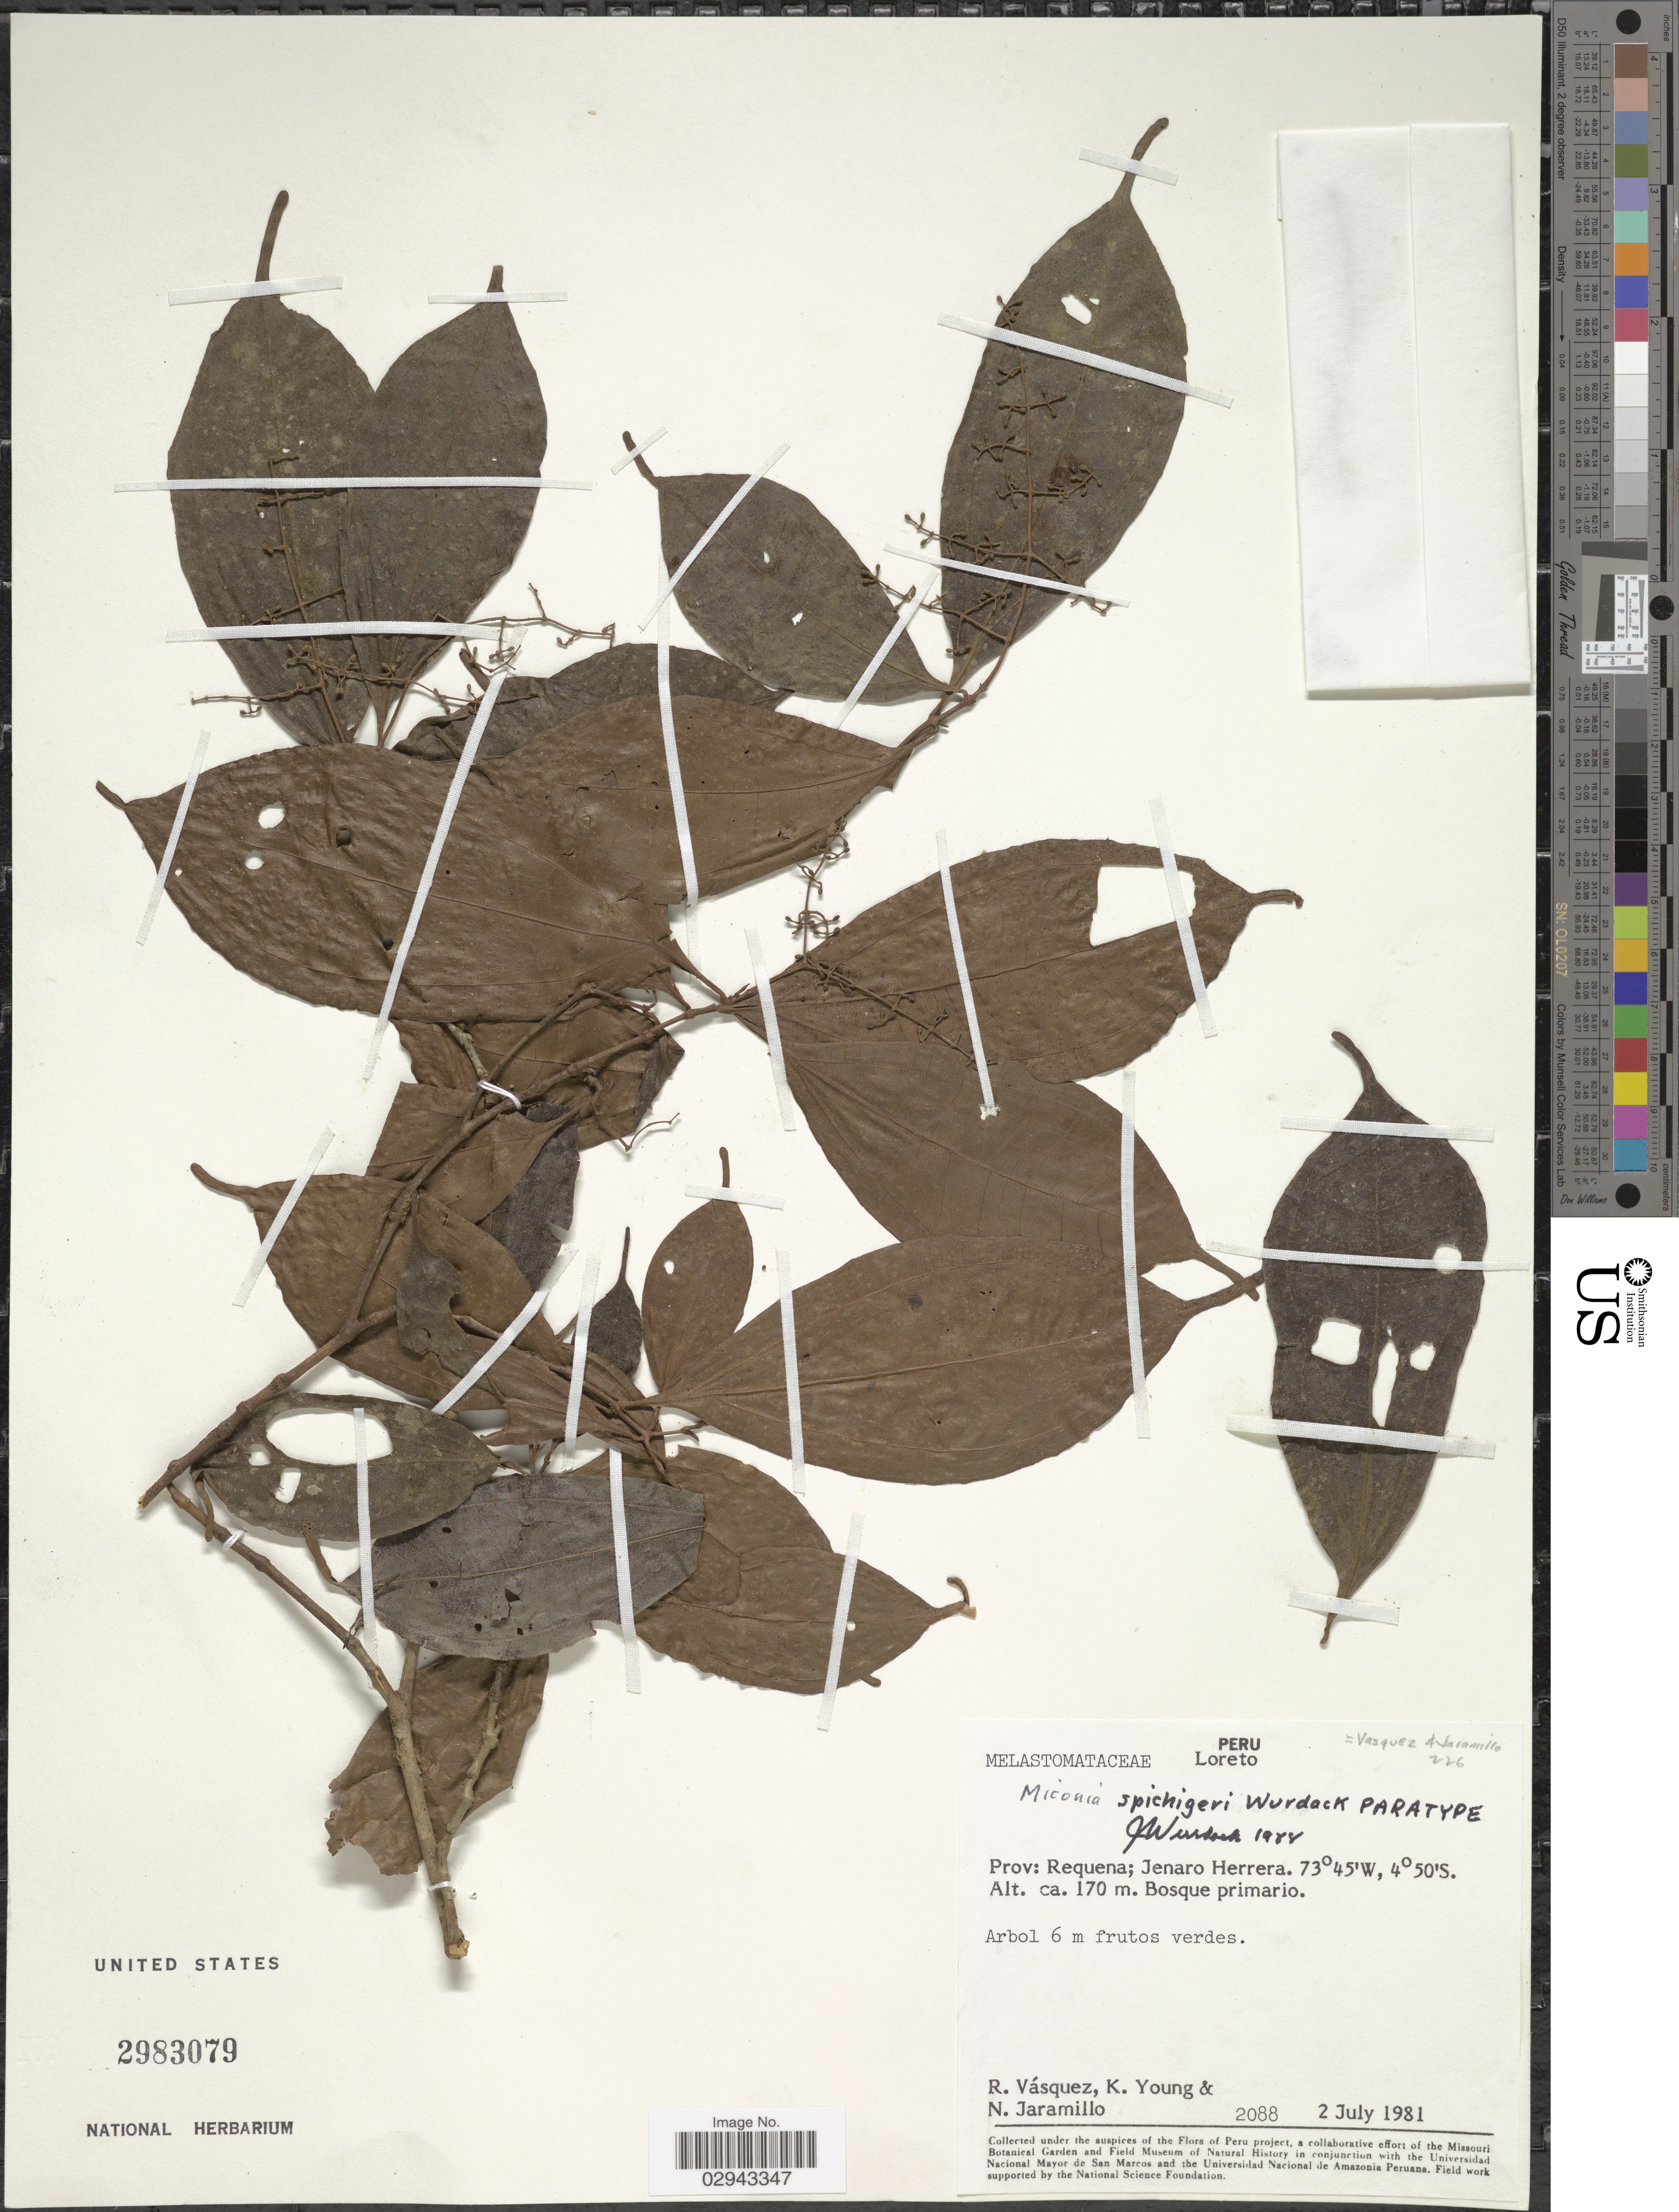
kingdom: Plantae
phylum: Tracheophyta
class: Magnoliopsida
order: Myrtales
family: Melastomataceae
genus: Miconia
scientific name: Miconia spichigeri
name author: Wurdack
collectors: R. Vásquez, K. Young & N. Jaramillo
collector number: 2088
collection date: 1981-07-02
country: Peru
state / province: Loreto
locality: Prov: Requena; Jenaro Herrera.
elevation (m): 170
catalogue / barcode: US 2983079